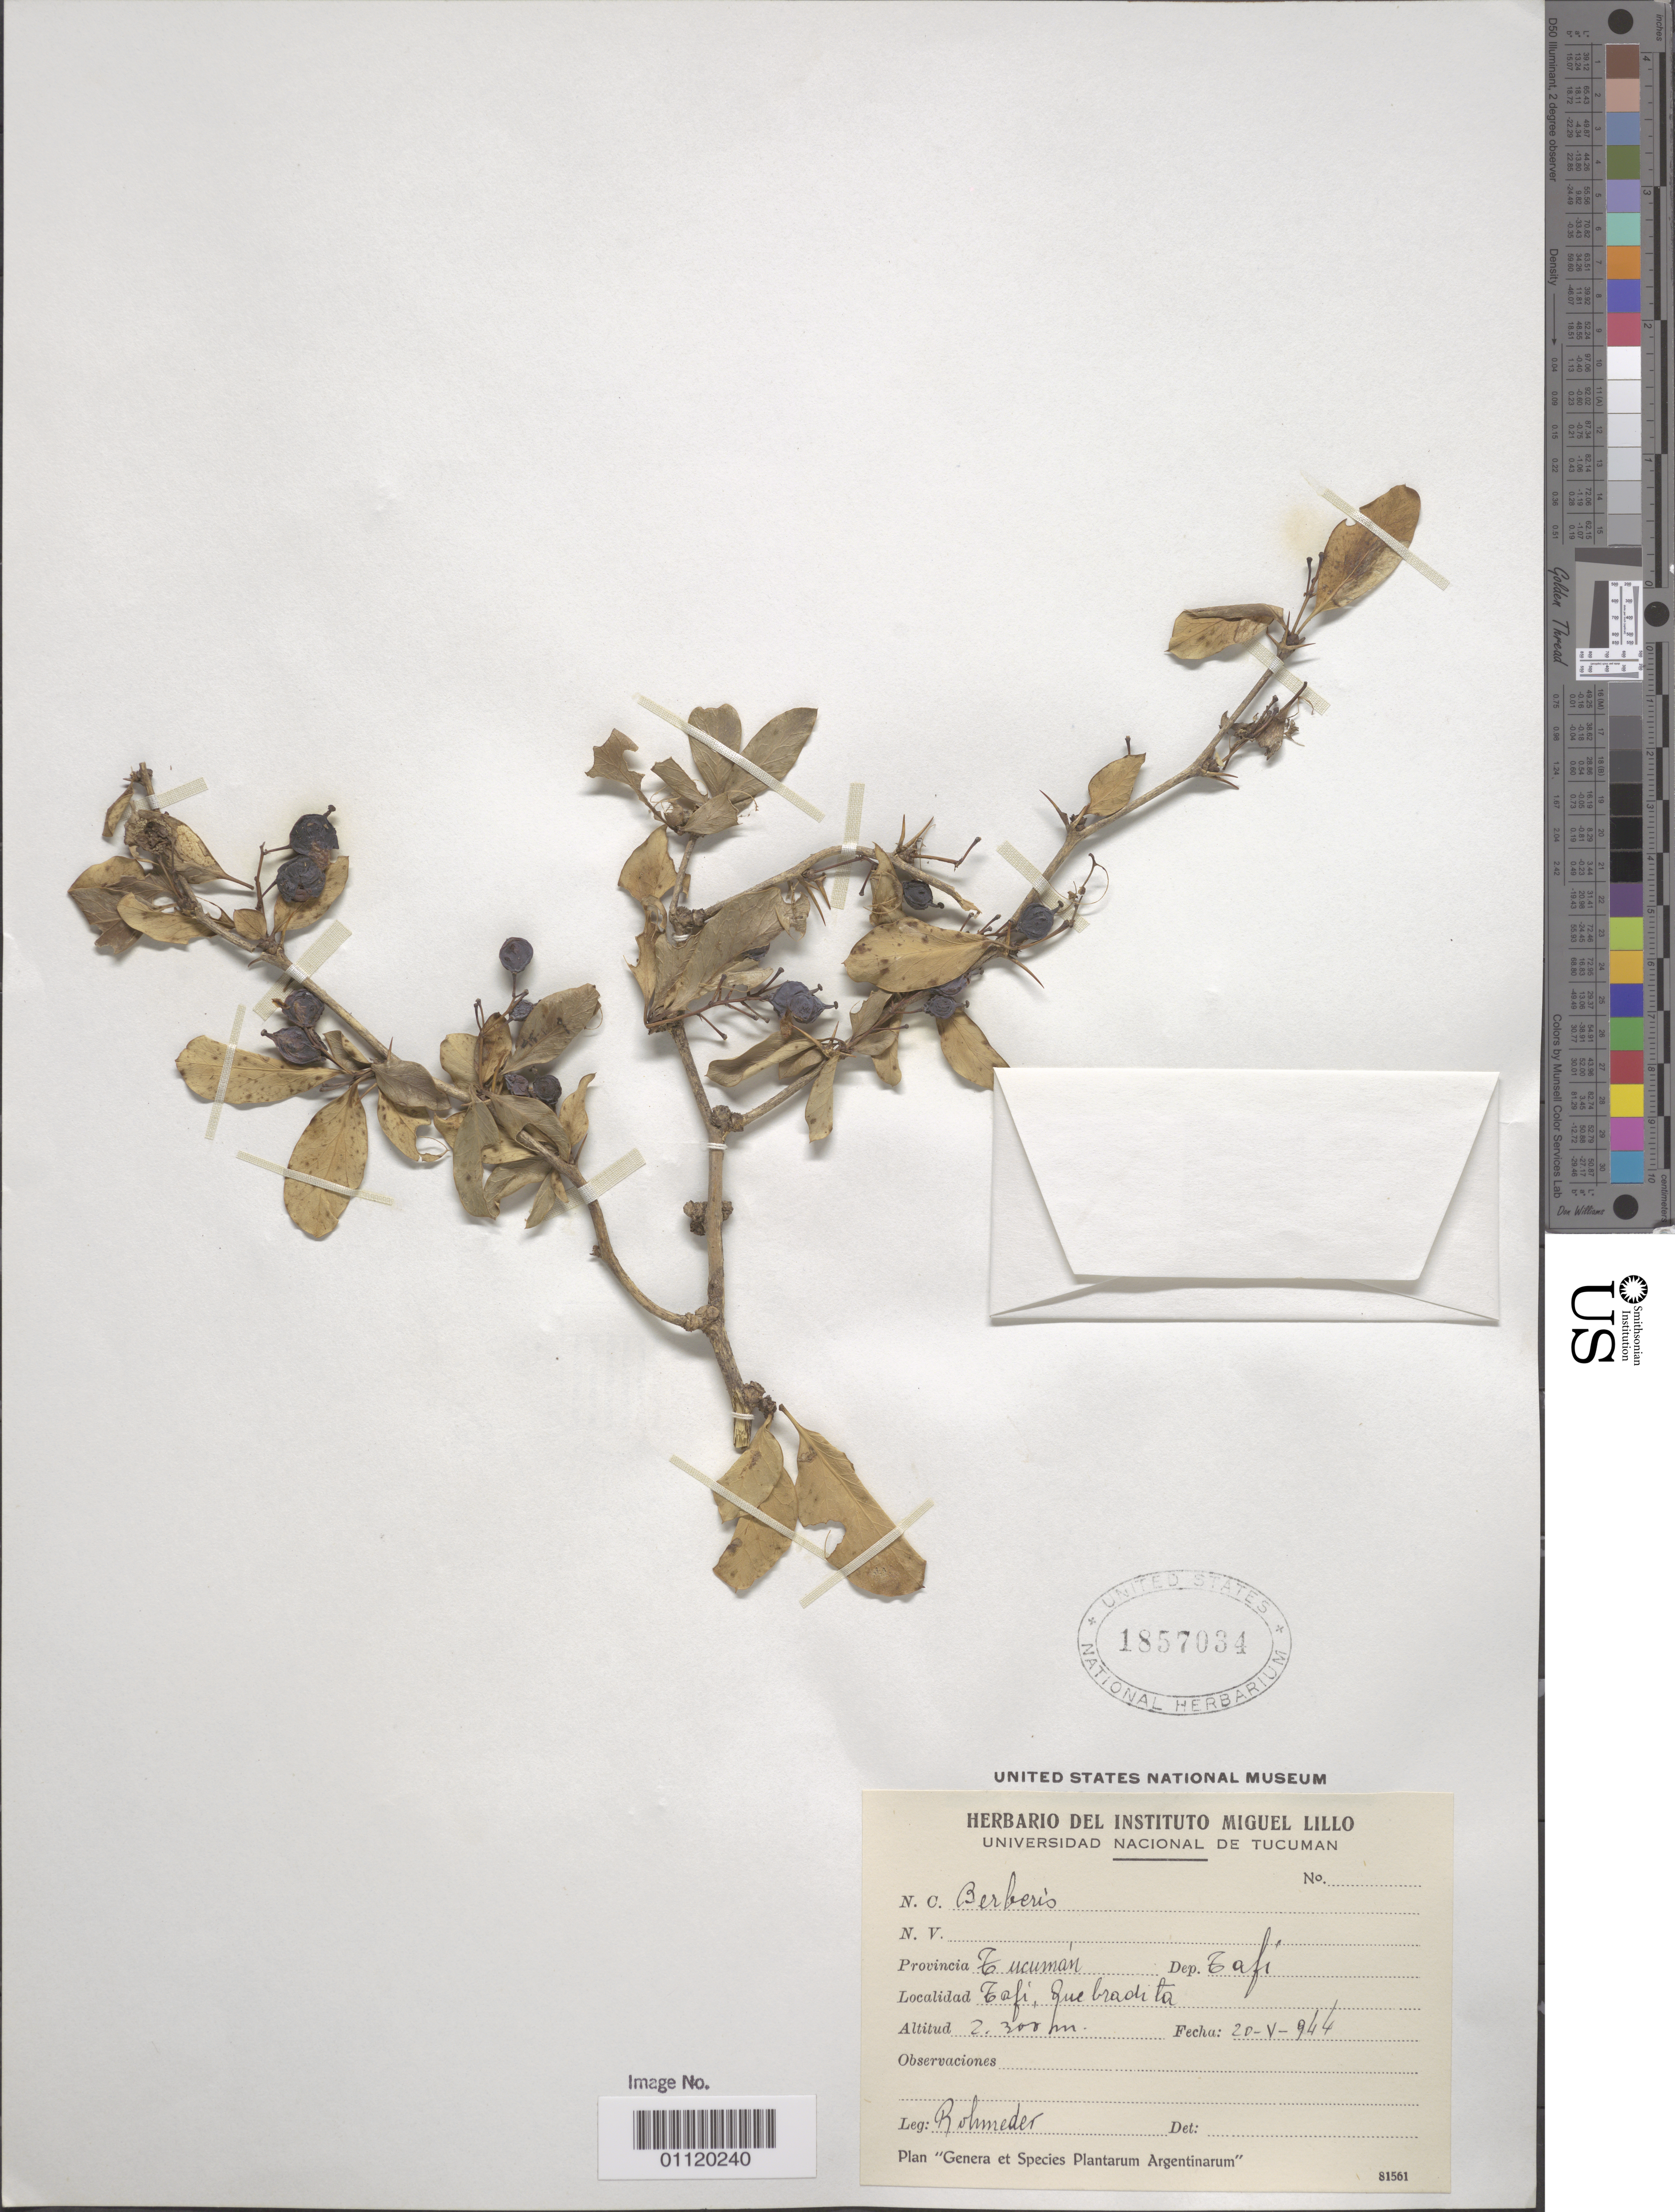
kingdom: Plantae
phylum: Tracheophyta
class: Magnoliopsida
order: Ranunculales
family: Berberidaceae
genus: Berberis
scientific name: Berberis sp.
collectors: E. Rohmeder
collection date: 1944-05-20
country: Argentina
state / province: Tucuman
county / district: Tafi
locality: Tafi, Quebradita.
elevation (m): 2300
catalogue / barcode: US 1857034